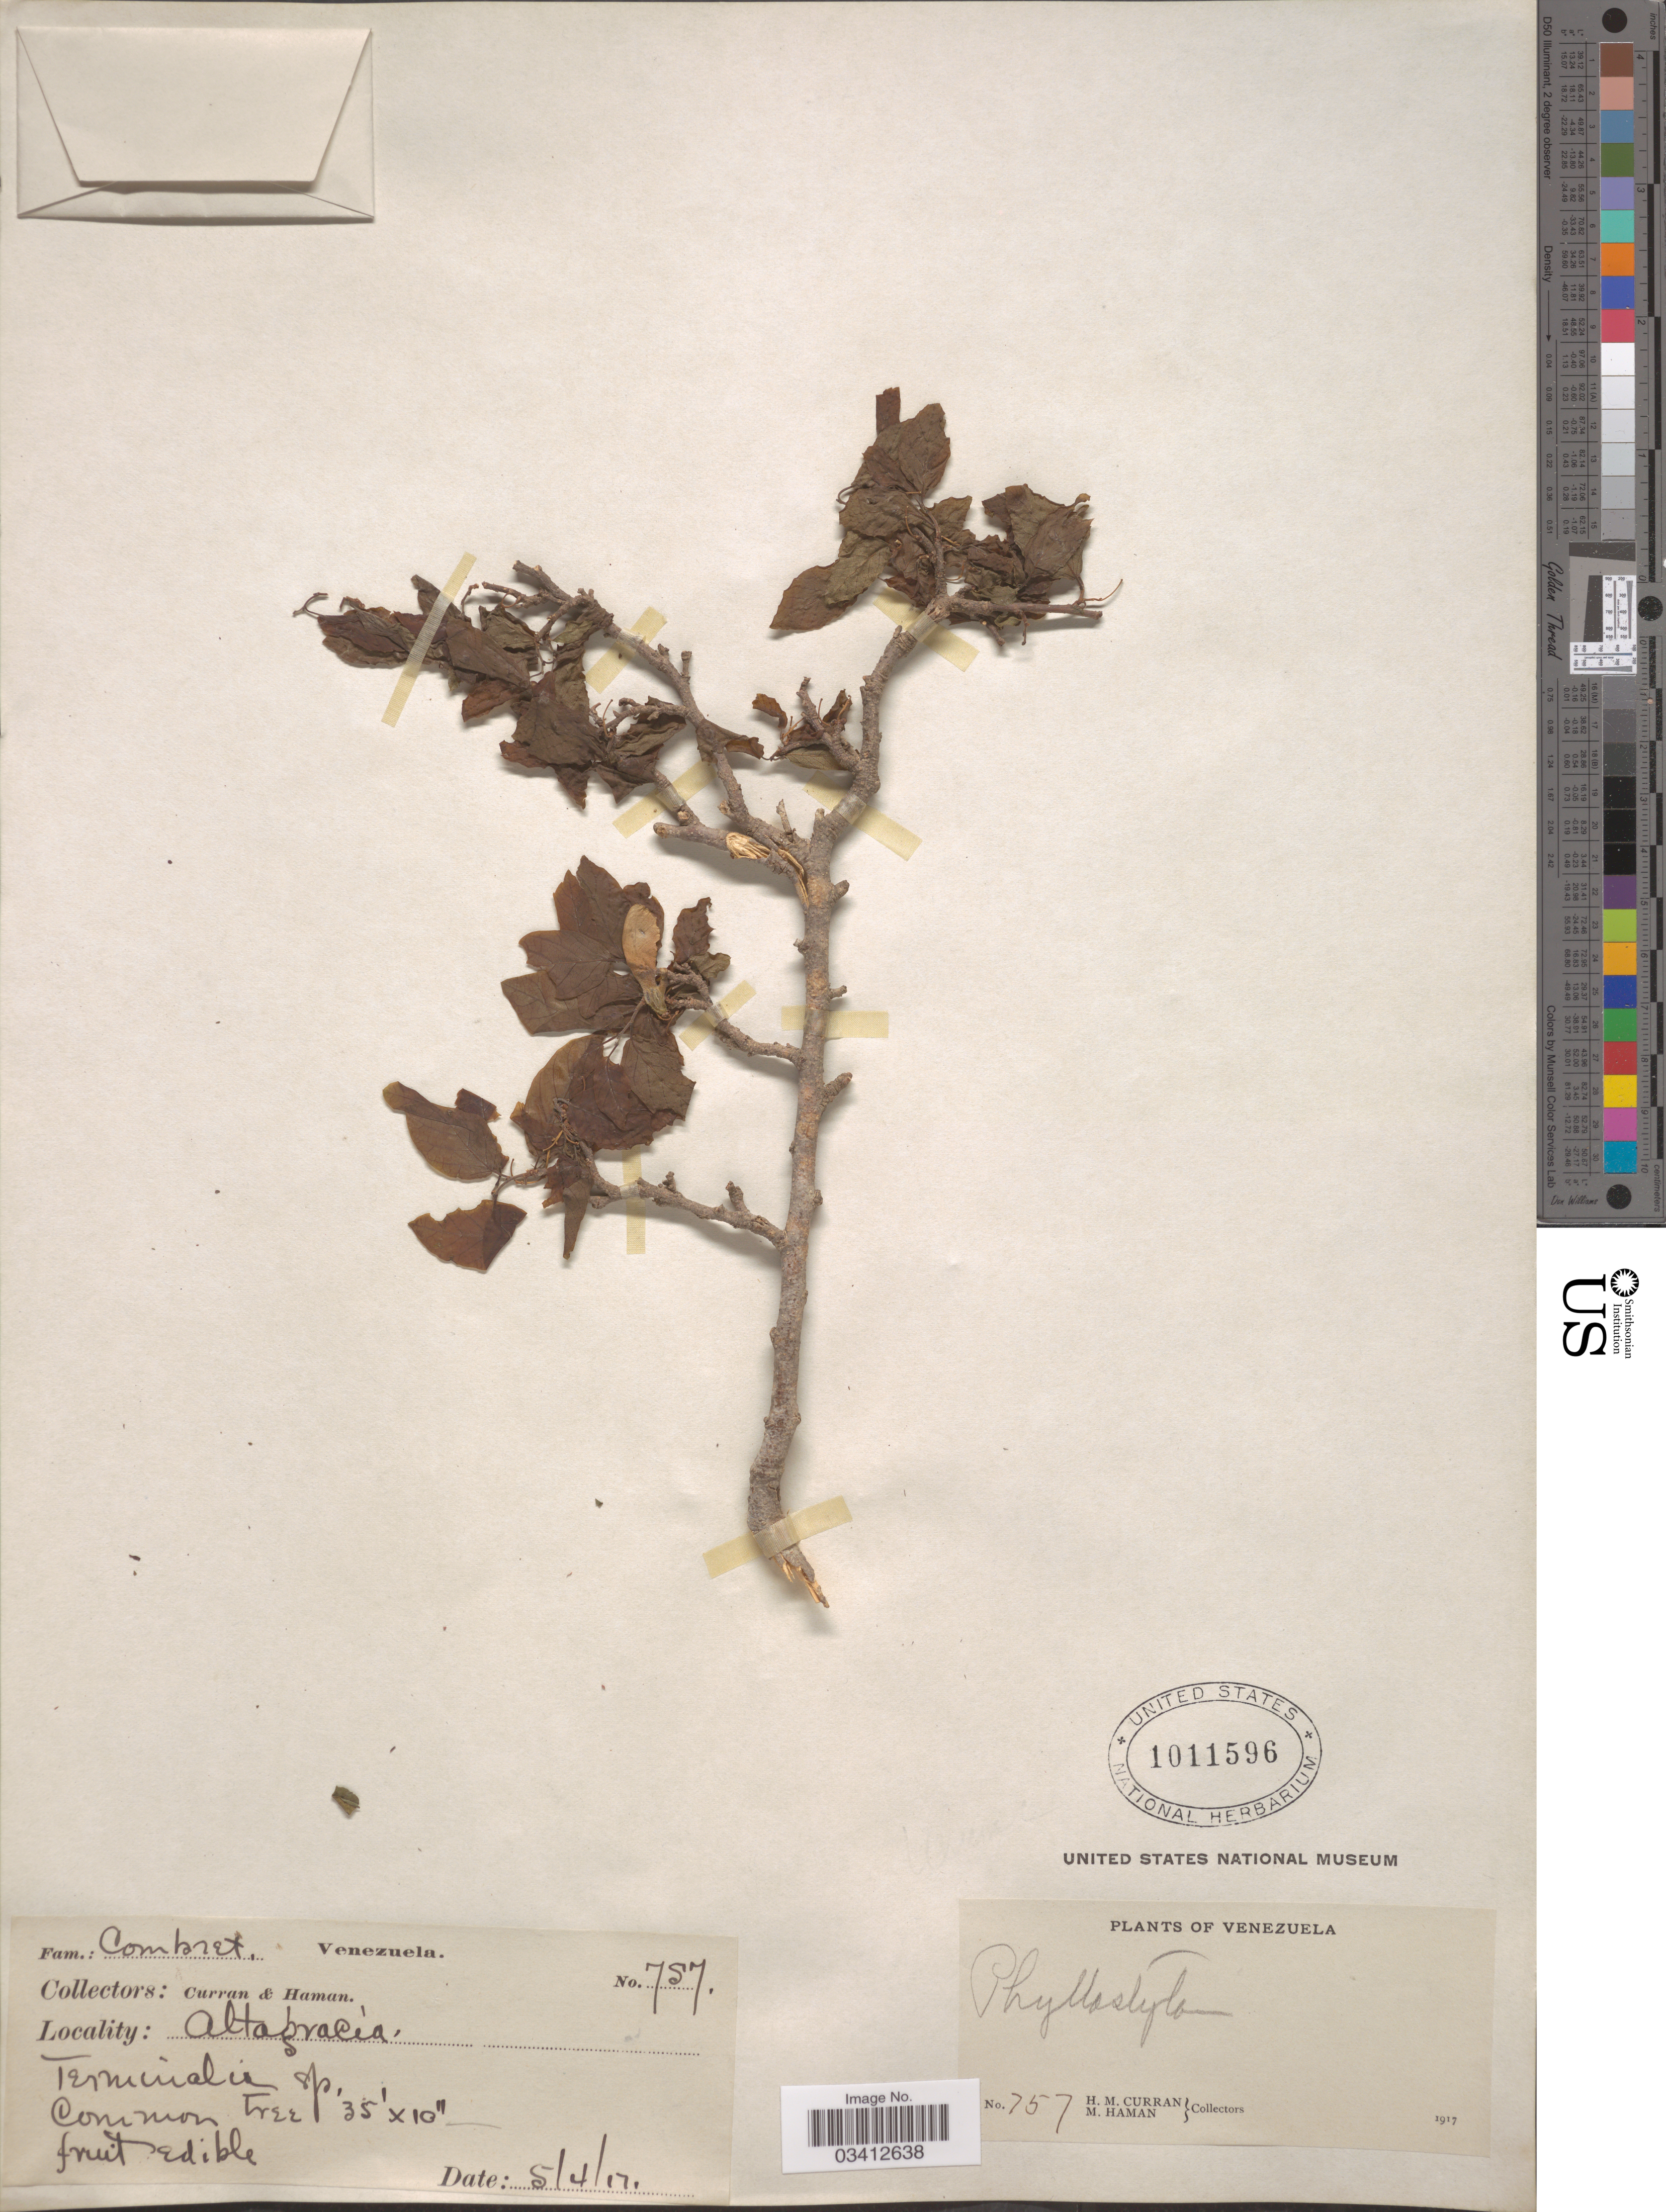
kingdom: Plantae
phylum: Tracheophyta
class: Magnoliopsida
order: Rosales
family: Ulmaceae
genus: Phyllostylon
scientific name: Phyllostylon rhamnoides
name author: (J. Poiss.) Taub.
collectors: H. M. Curran & M. Haman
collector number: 757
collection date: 1917-05-04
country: Venezuela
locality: Altagracia.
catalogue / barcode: US 1011596